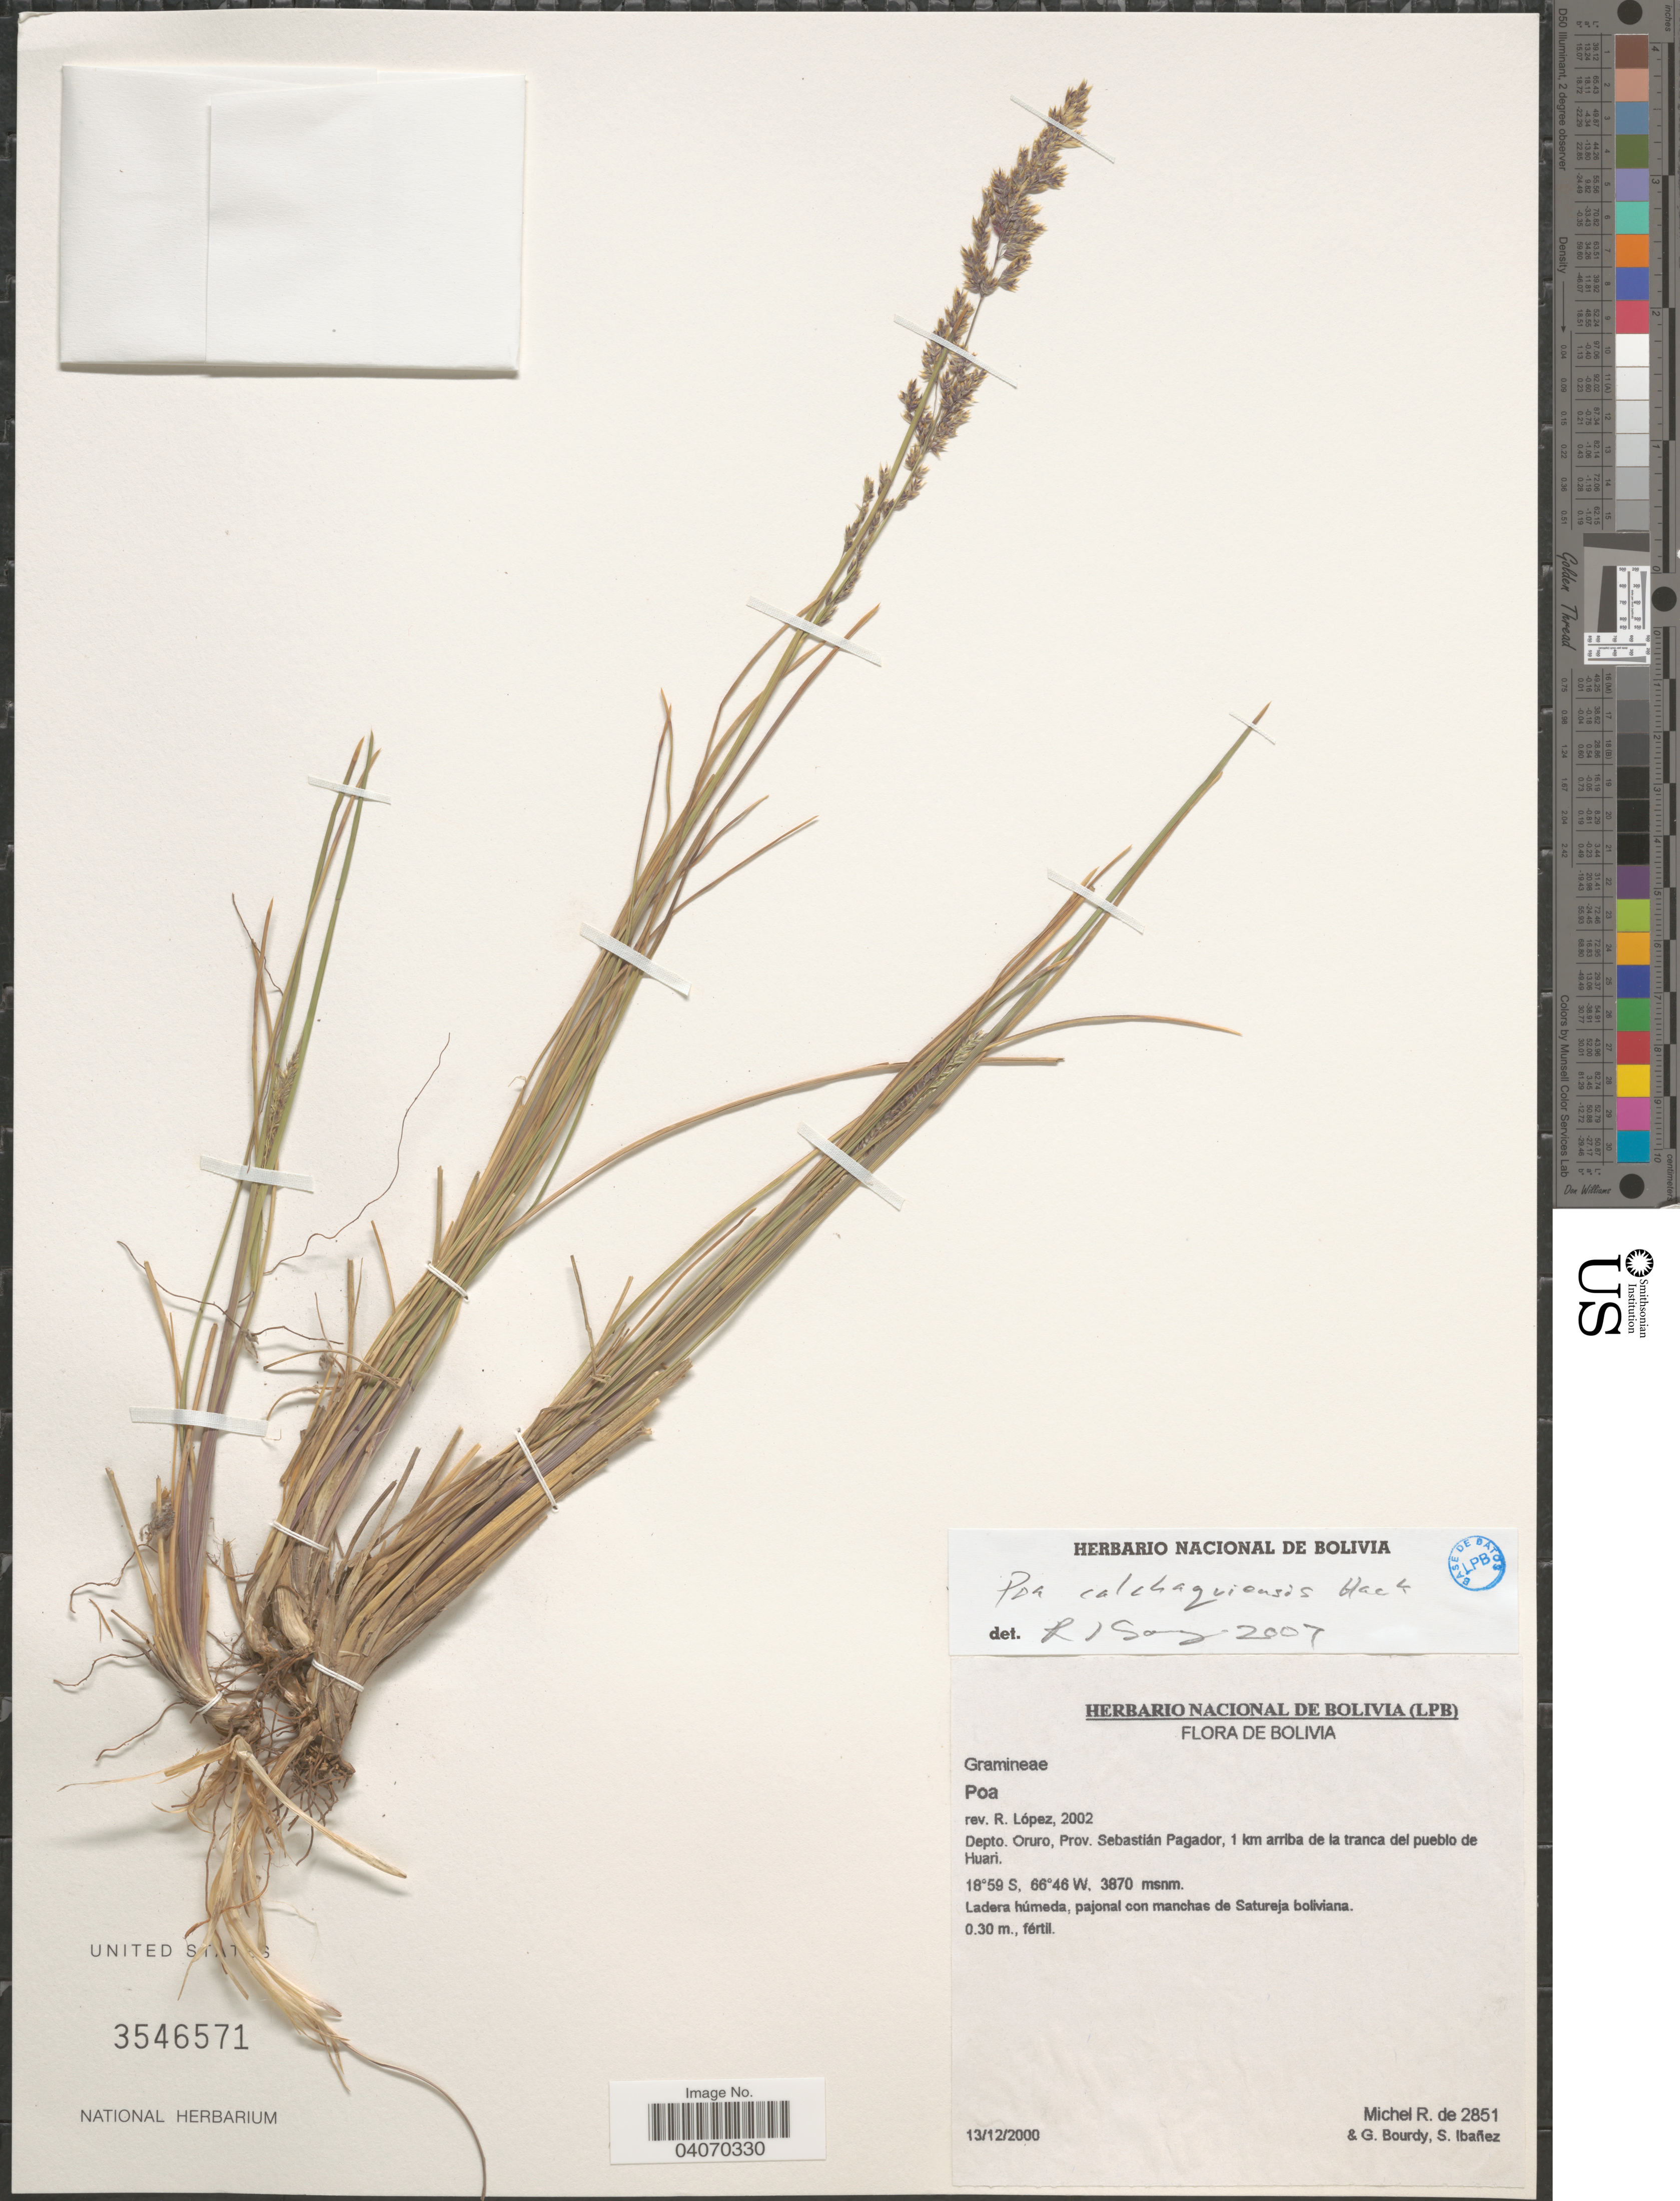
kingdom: Plantae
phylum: Tracheophyta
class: Liliopsida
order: Poales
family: Poaceae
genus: Poa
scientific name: Poa calchaquiensis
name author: Hack.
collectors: R. d. Michel, G. Bourdy & S. Ibanez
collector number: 2851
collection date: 2000-12-13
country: Bolivia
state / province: Oruro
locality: Depto. Oruro, Prov. Sebastián Pagador, 1 km arriba de la tranca del pueblo de Huari.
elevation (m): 3870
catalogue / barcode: US 3546571